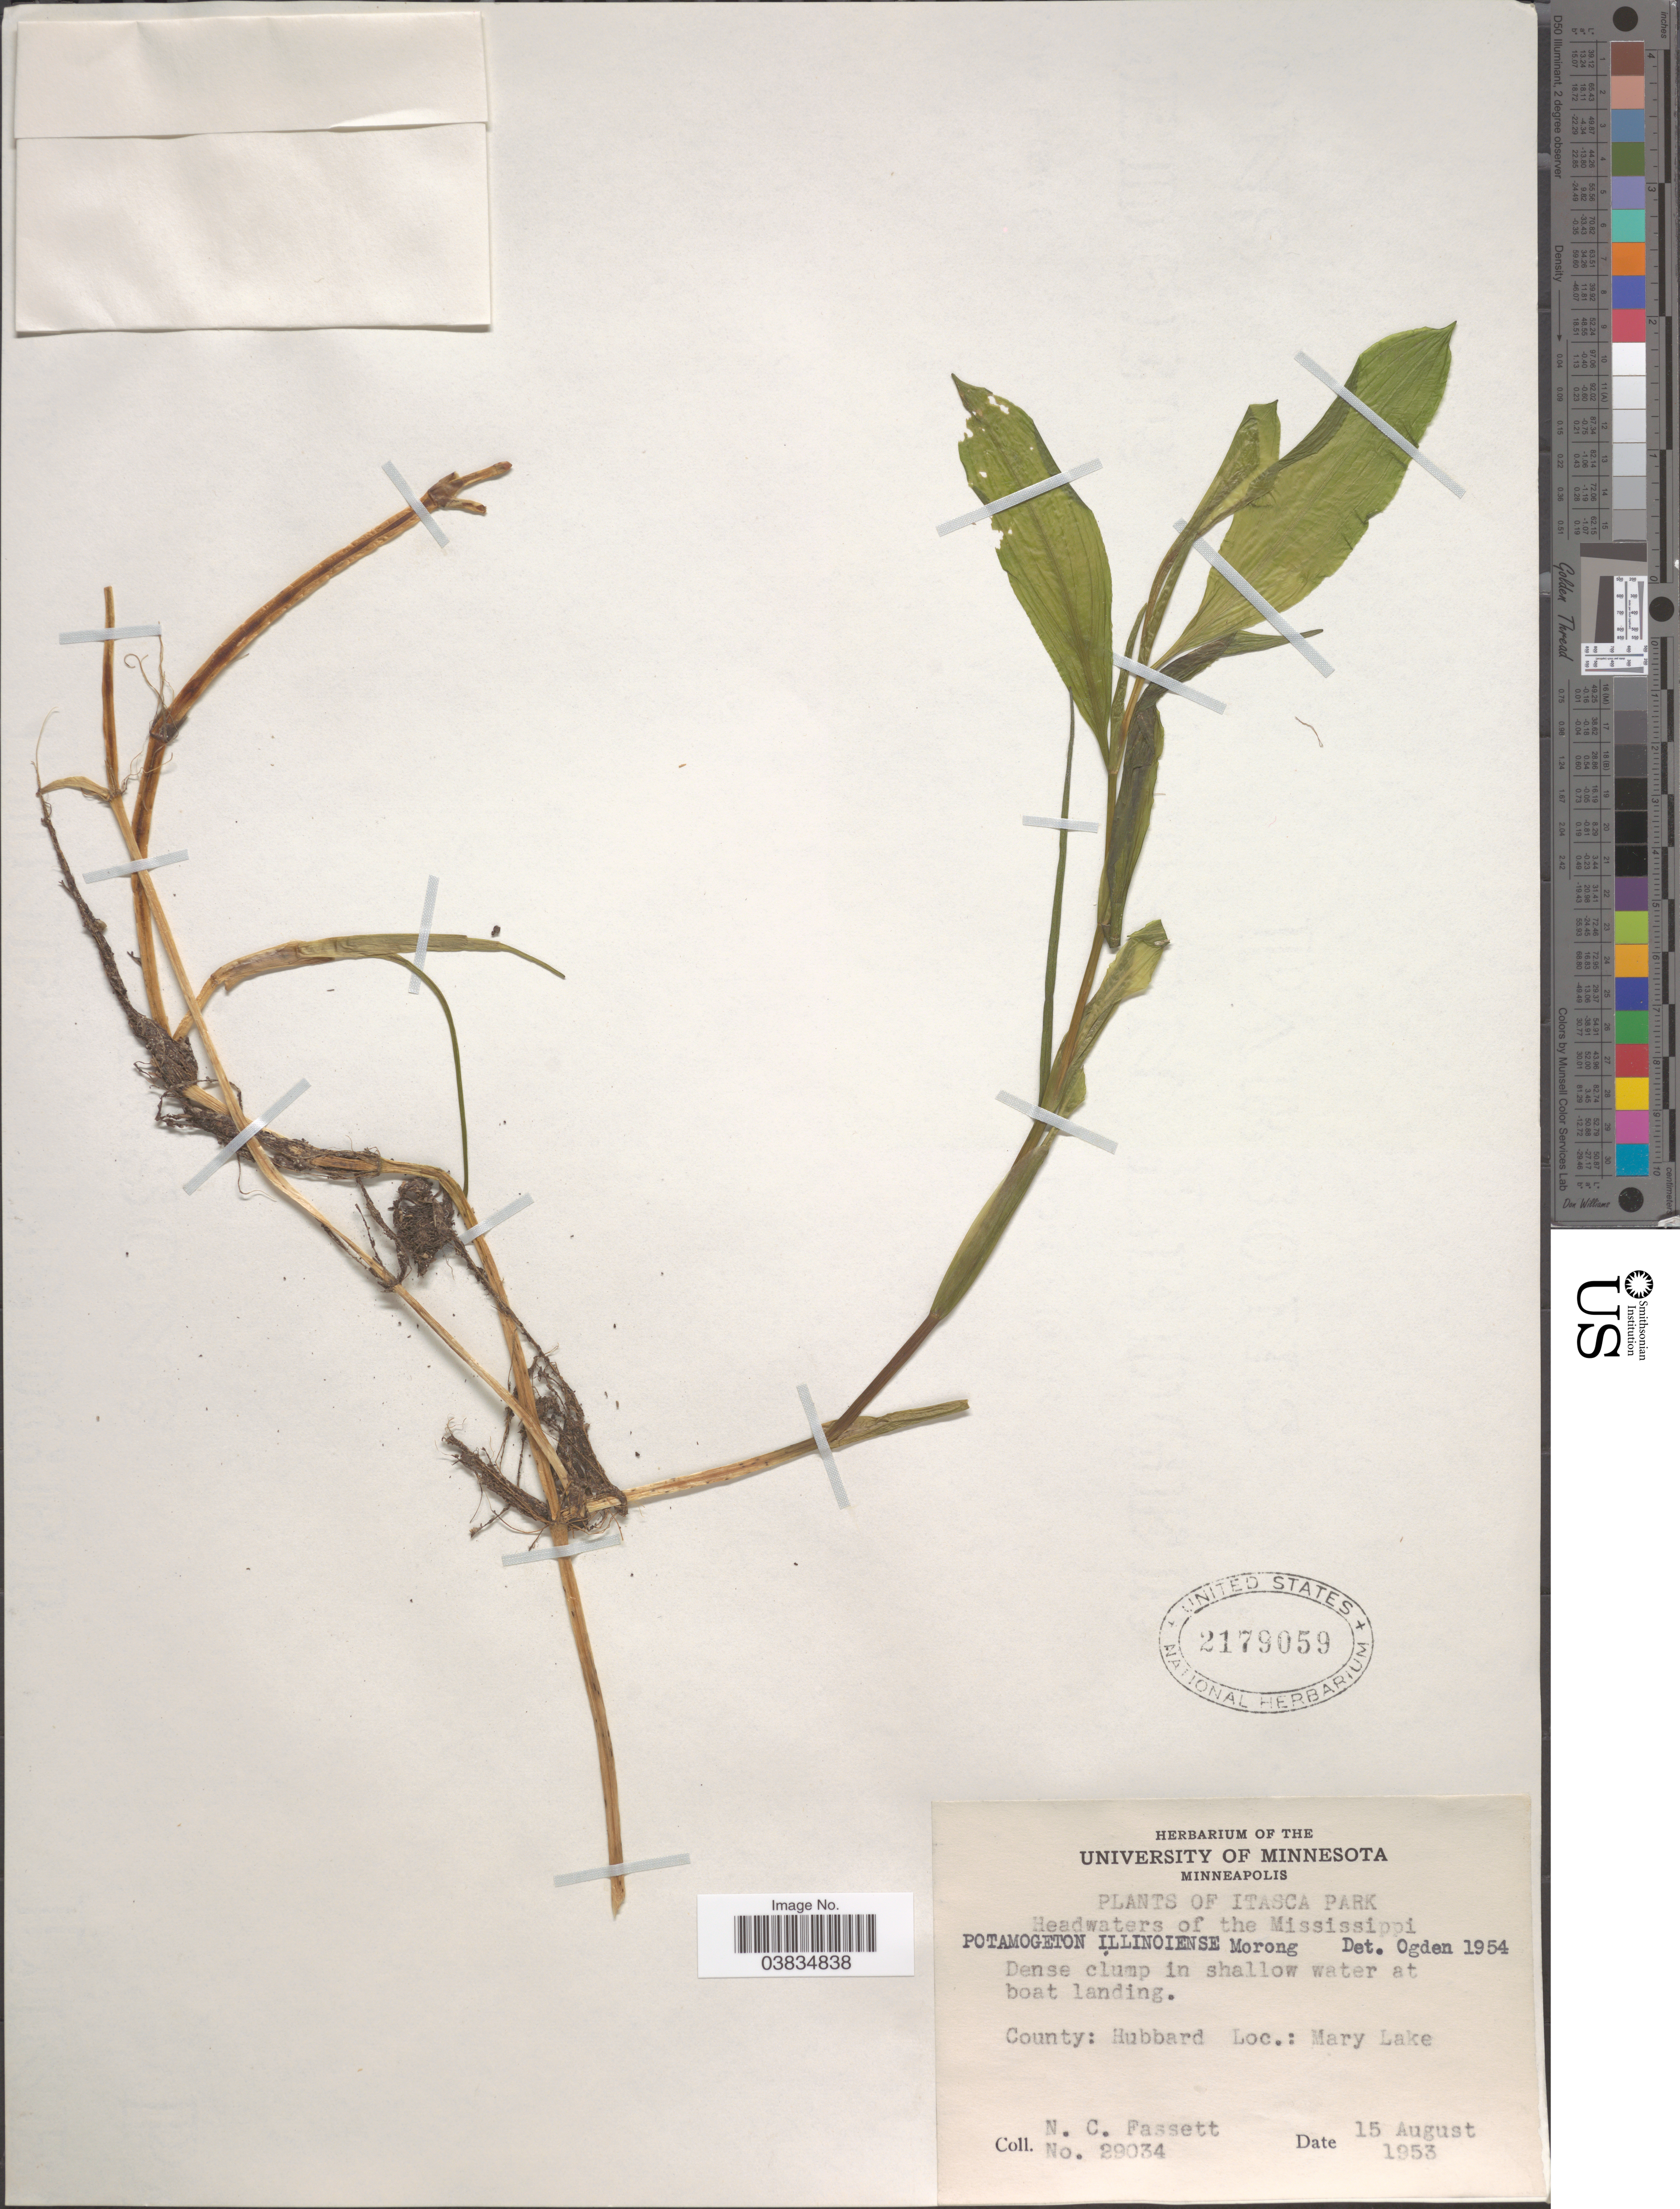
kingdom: Plantae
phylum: Tracheophyta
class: Liliopsida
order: Alismatales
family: Potamogetonaceae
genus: Potamogeton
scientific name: Potamogeton illinoensis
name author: Morong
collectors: N. C. Fassett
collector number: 29034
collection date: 1953-08-15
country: United States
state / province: Minnesota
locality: Itasca Park. Headwaters of the Mississippi. Dense clump in shallow water at boat landing. County: Hubbard. Mary Lake.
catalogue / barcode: US 2179059